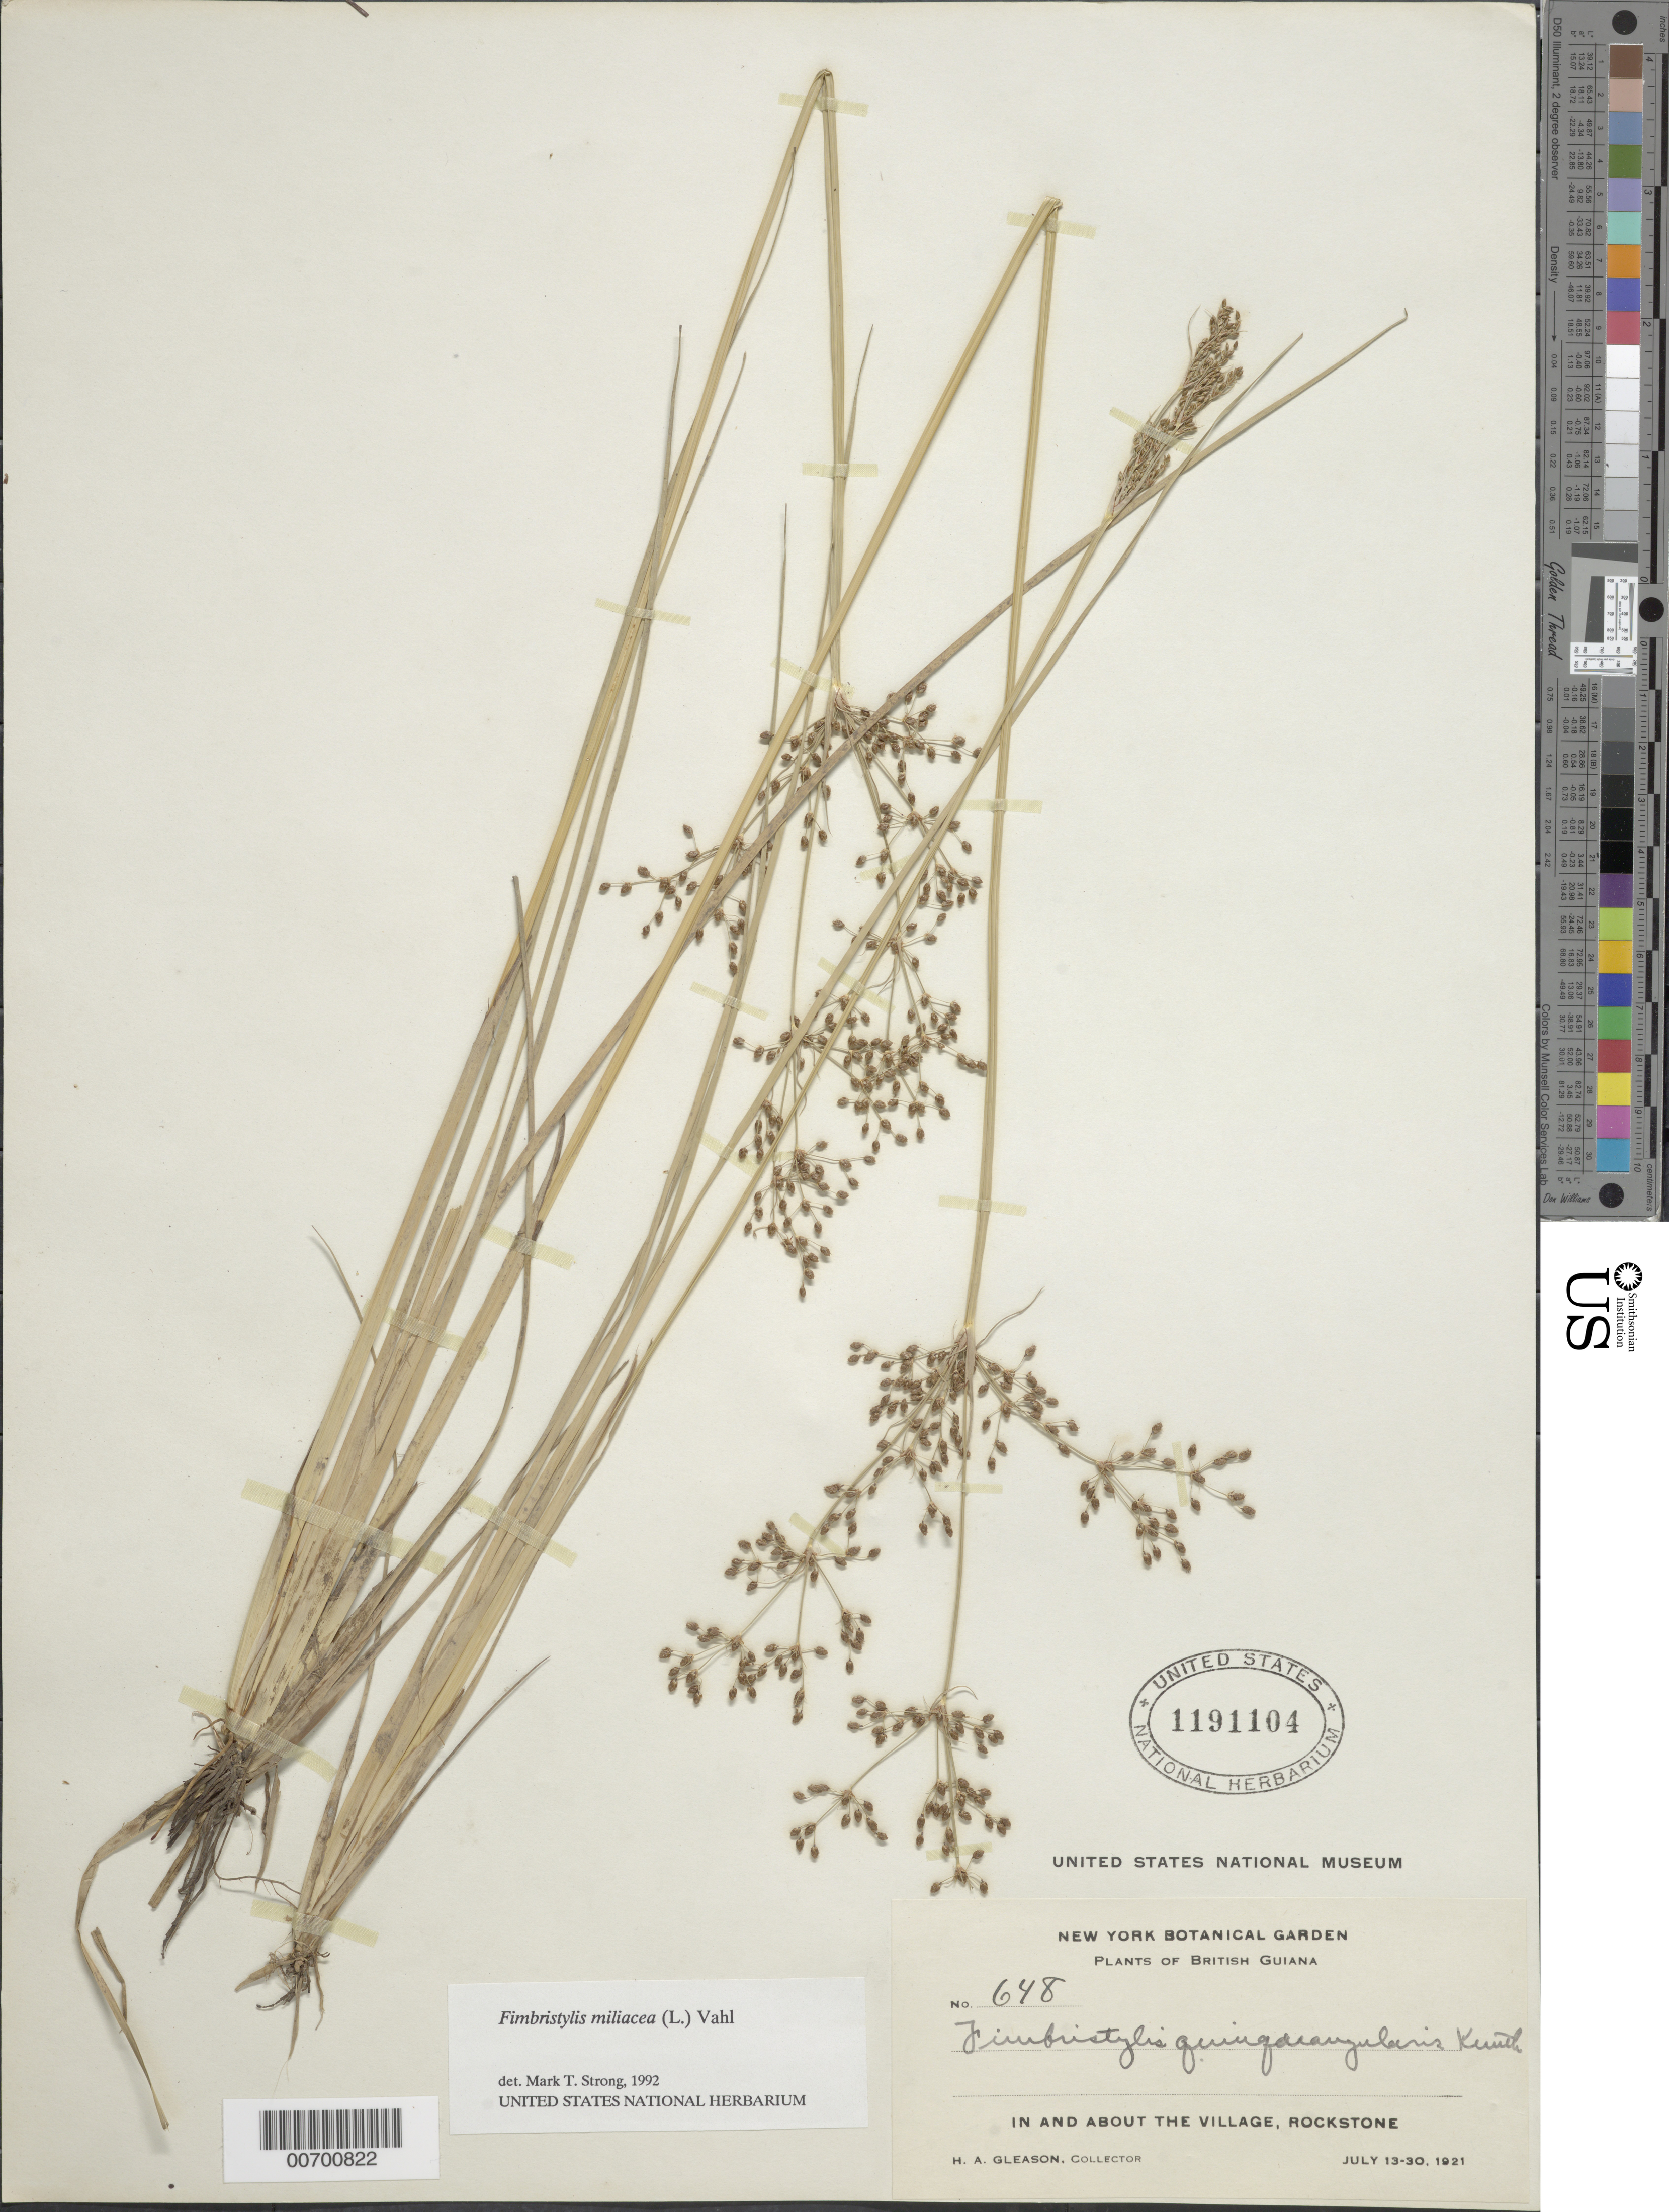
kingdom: Plantae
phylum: Tracheophyta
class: Liliopsida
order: Poales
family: Cyperaceae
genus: Fimbristylis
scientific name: Fimbristylis littoralis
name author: Gaudich.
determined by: Strong, M. T., (US), Smithsonian Institution - National Museum of Natural History (UNITED STATES)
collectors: H. A. Gleason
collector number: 648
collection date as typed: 15-Jul-27 to 30-Jul-21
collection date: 1921-07-30/1927-07-15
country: Guyana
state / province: U. Demerara-Berbice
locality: Rockstone, in and about the village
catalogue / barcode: US 1191104